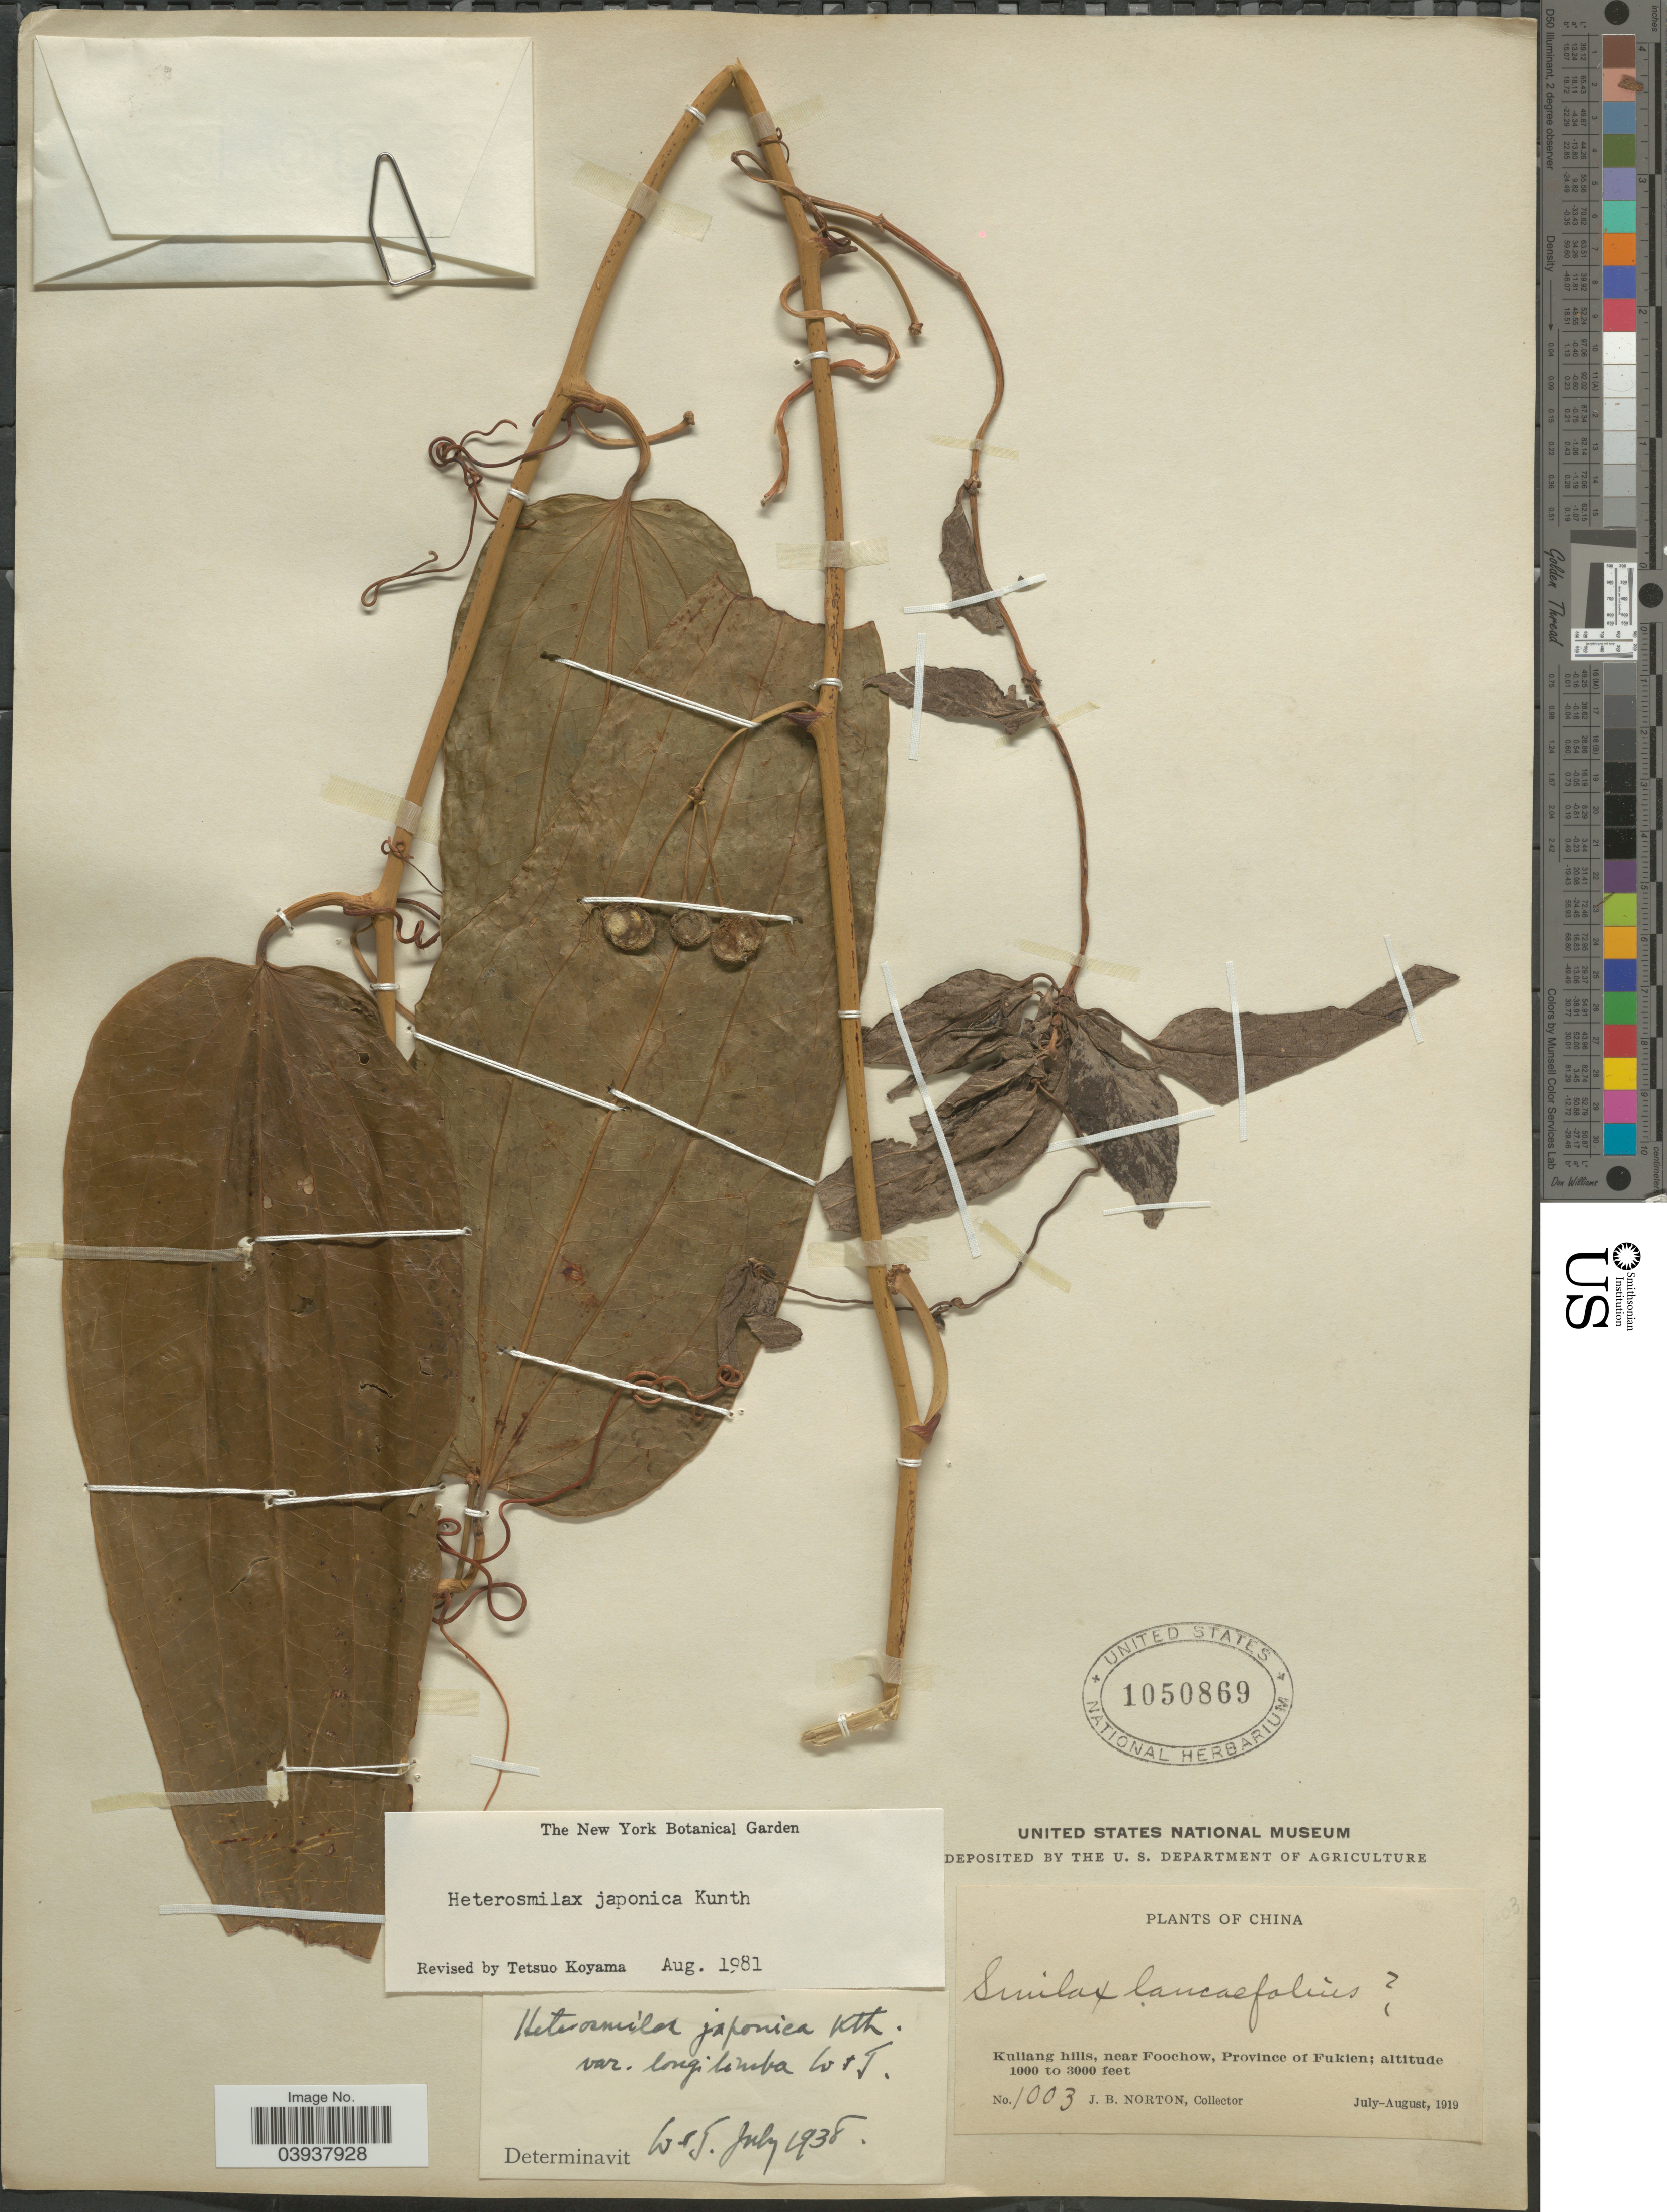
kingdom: Plantae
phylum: Tracheophyta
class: Liliopsida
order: Liliales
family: Smilacaceae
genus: Heterosmilax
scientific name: Heterosmilax japonica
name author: Kunth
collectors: J. B. Norton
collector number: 1003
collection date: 1919-07/1919-08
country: China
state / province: Fujian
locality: Kuliang hills, near Foochow, Province of Fukien.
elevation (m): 305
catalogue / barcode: US 1050869